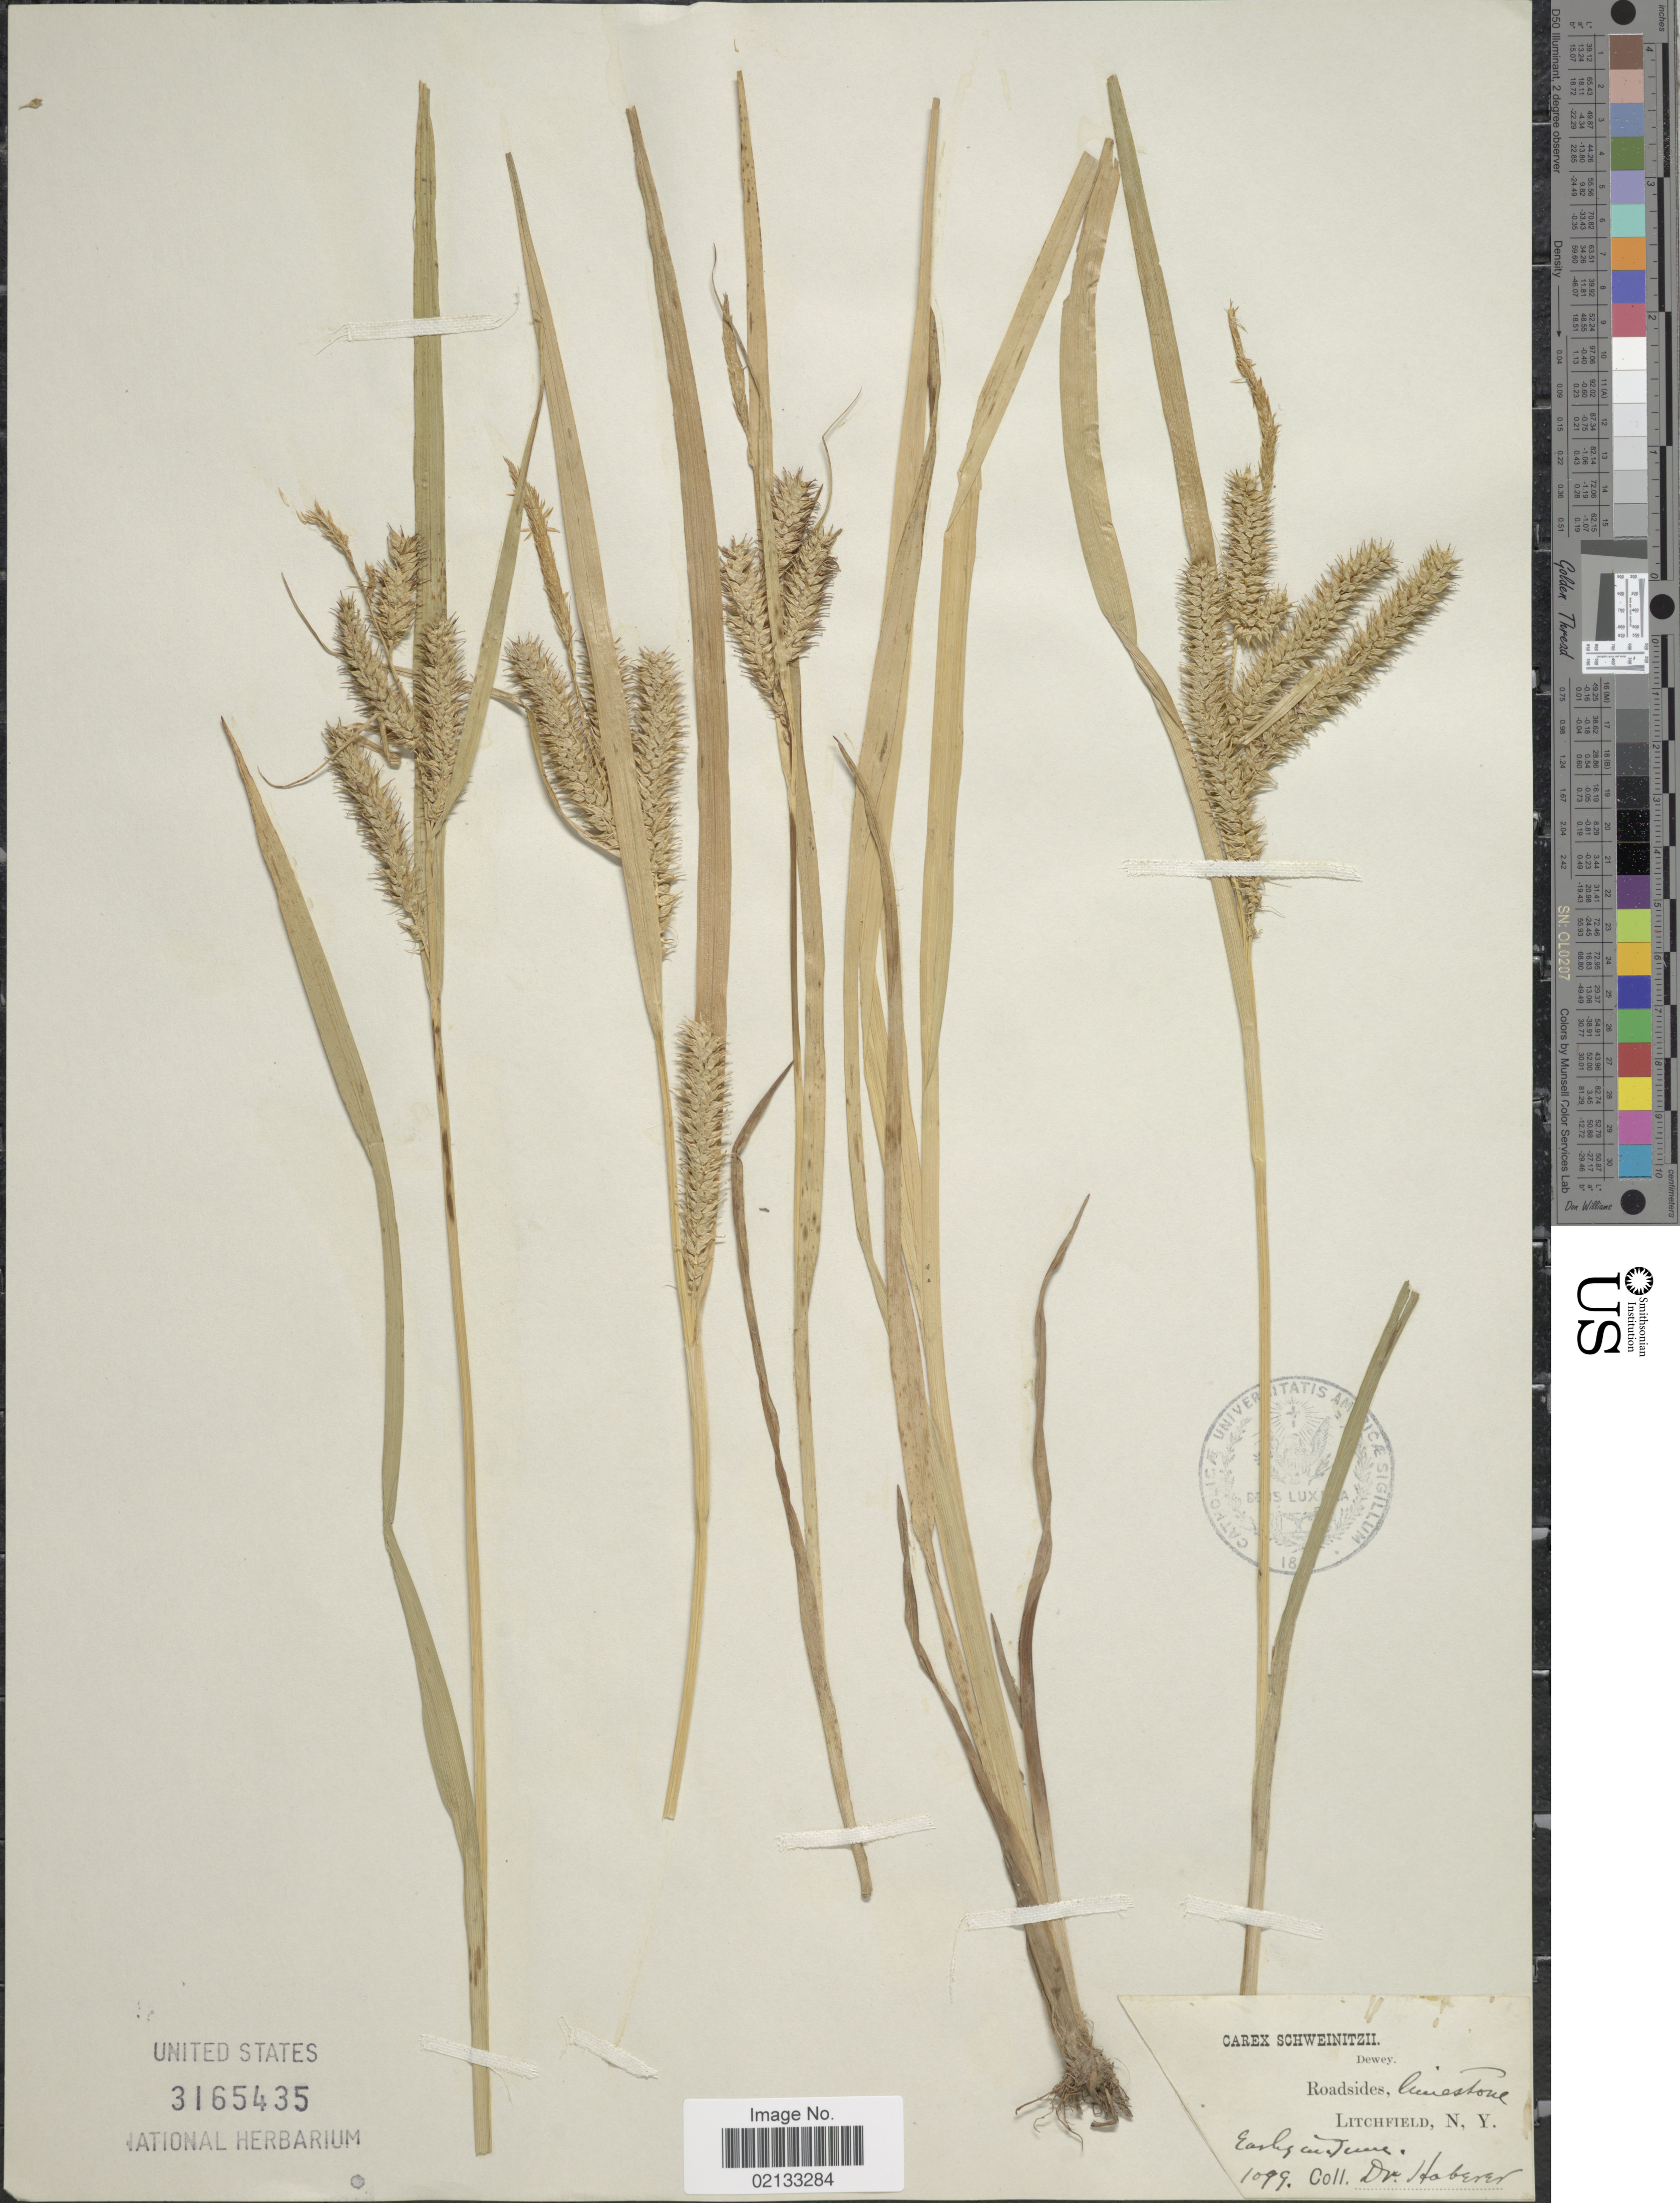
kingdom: Plantae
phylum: Tracheophyta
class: Liliopsida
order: Poales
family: Cyperaceae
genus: Carex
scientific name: Carex schweinitzii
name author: Dewey ex Schwein.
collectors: Haberer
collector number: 1099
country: United States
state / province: New York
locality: Roadside, limestone, Litchfield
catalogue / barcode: US 3165435